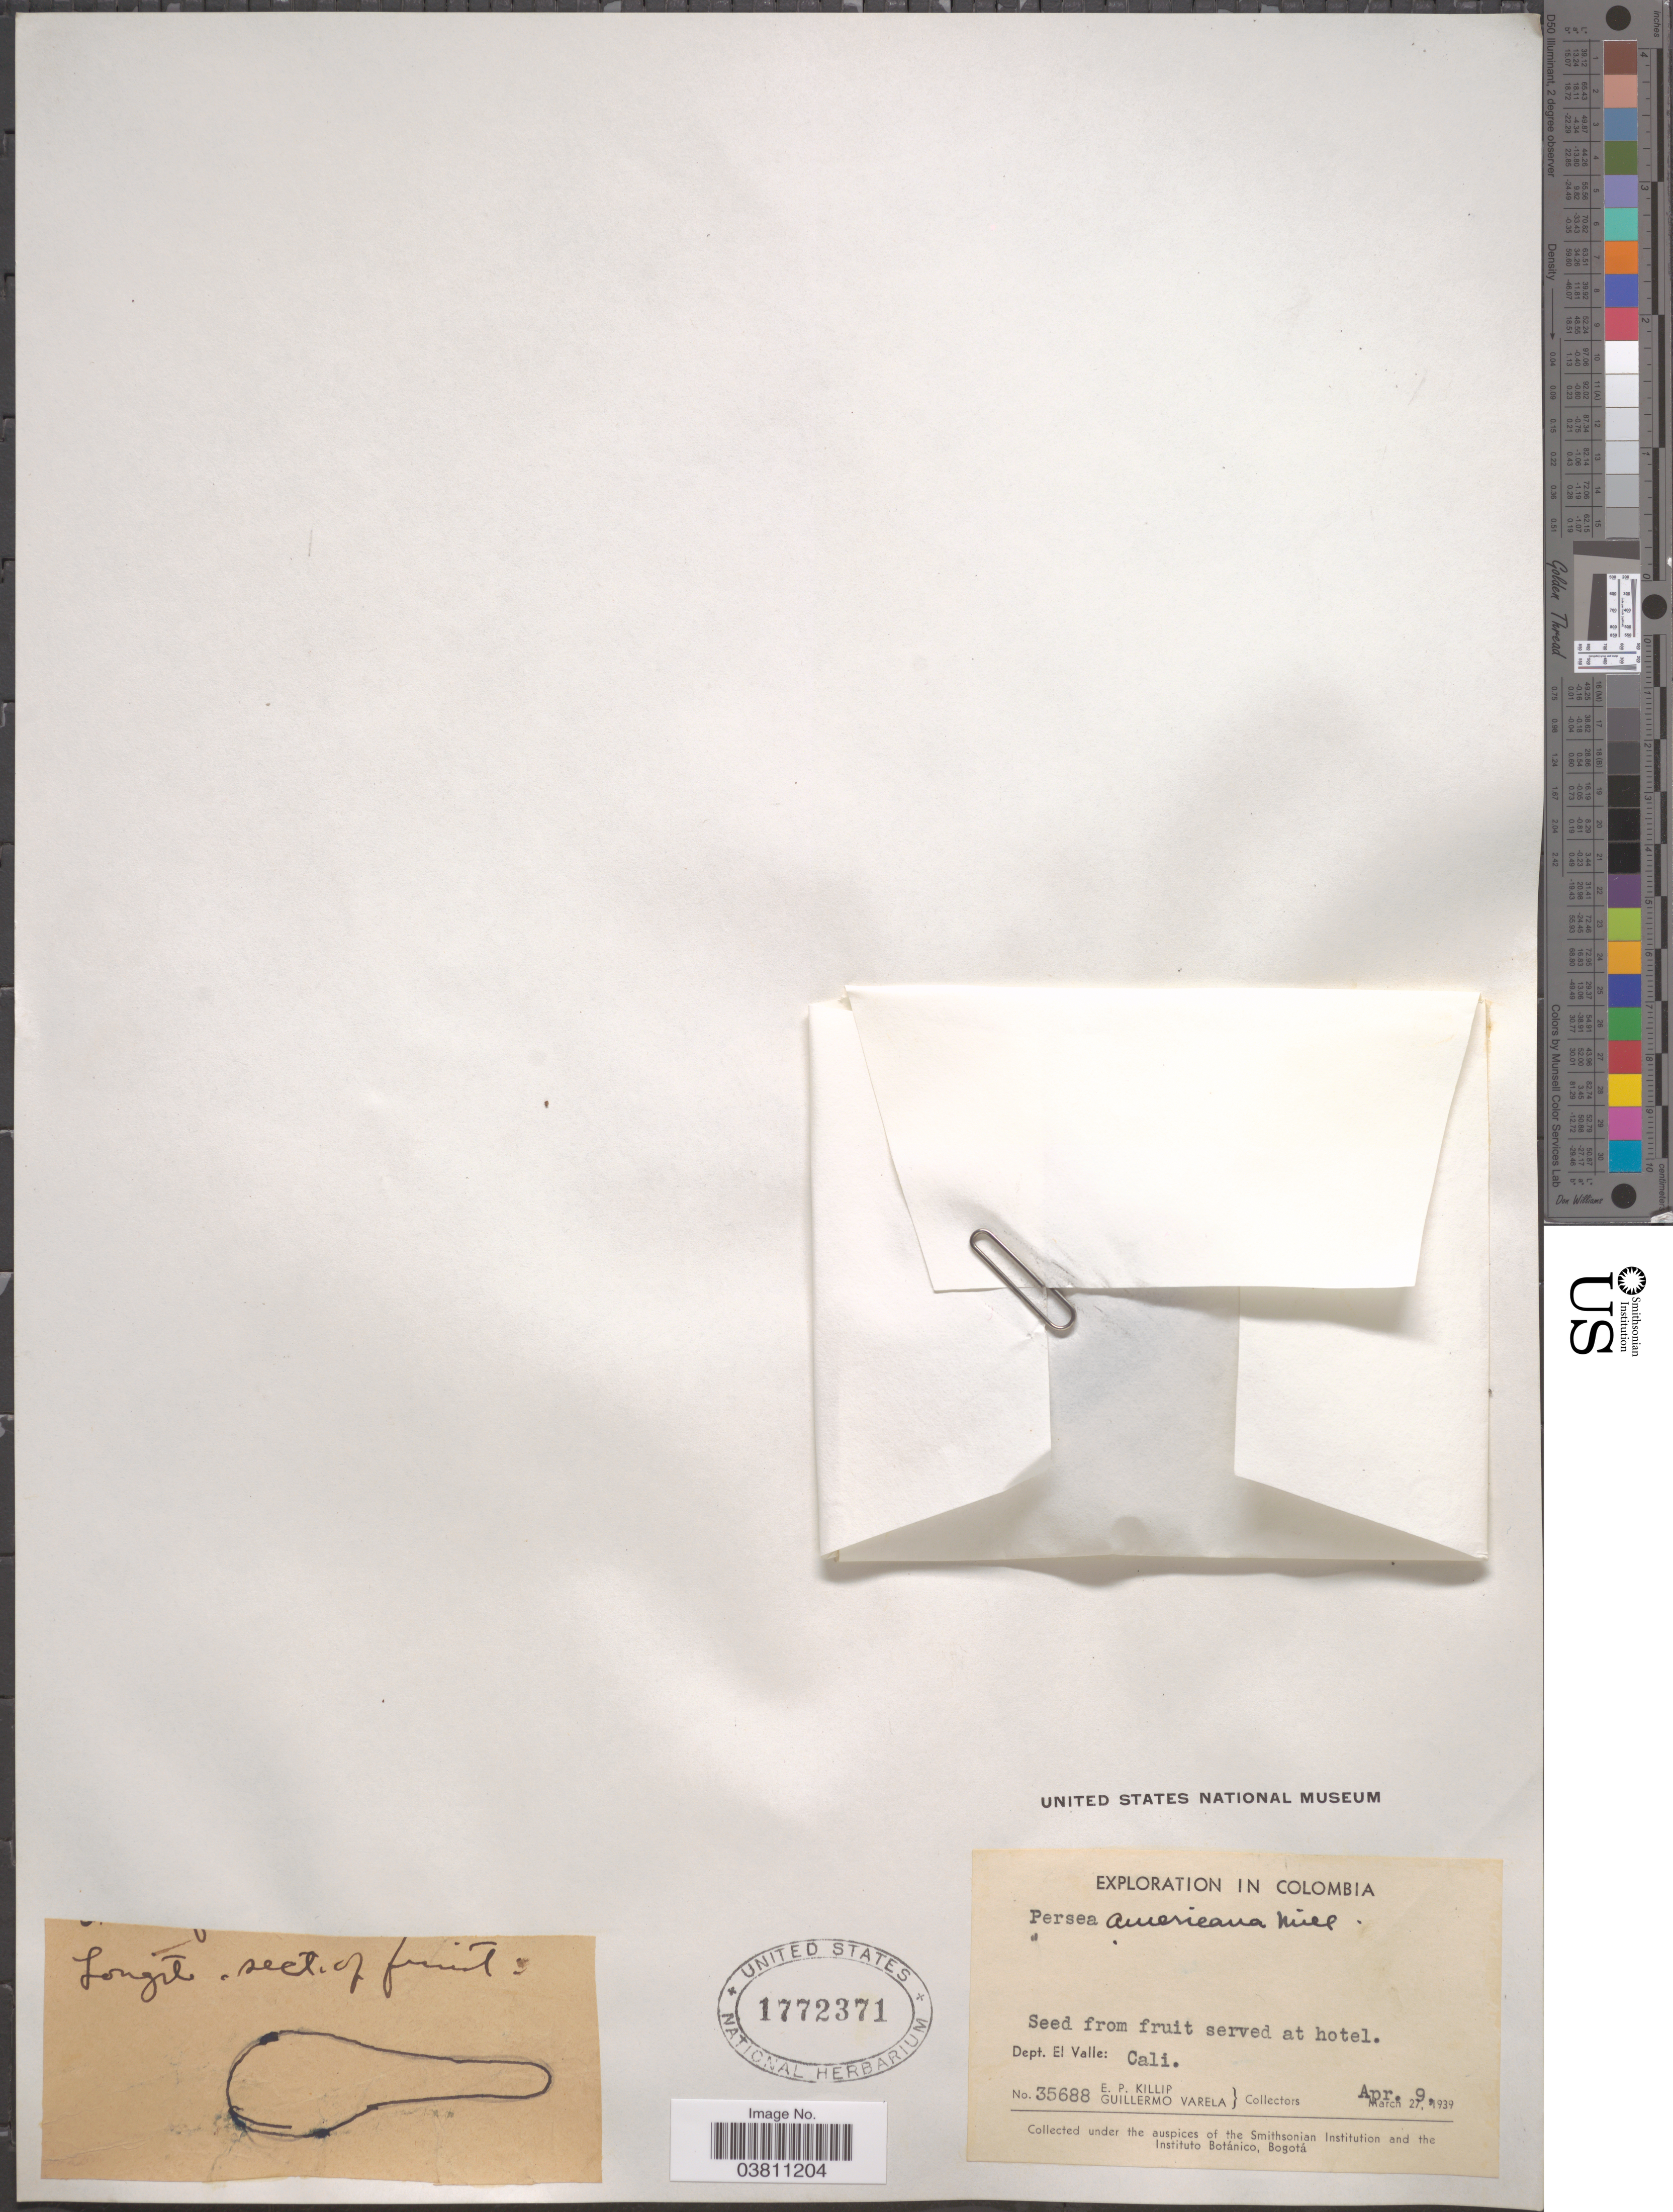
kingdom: Plantae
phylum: Tracheophyta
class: Magnoliopsida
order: Laurales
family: Lauraceae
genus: Persea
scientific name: Persea americana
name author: Mill.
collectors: E. P. Killip & G. Varela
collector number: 35688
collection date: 1939-04-09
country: Colombia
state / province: Valle del Cauca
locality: Dept. El Valle: Cali.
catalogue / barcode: US 1772371